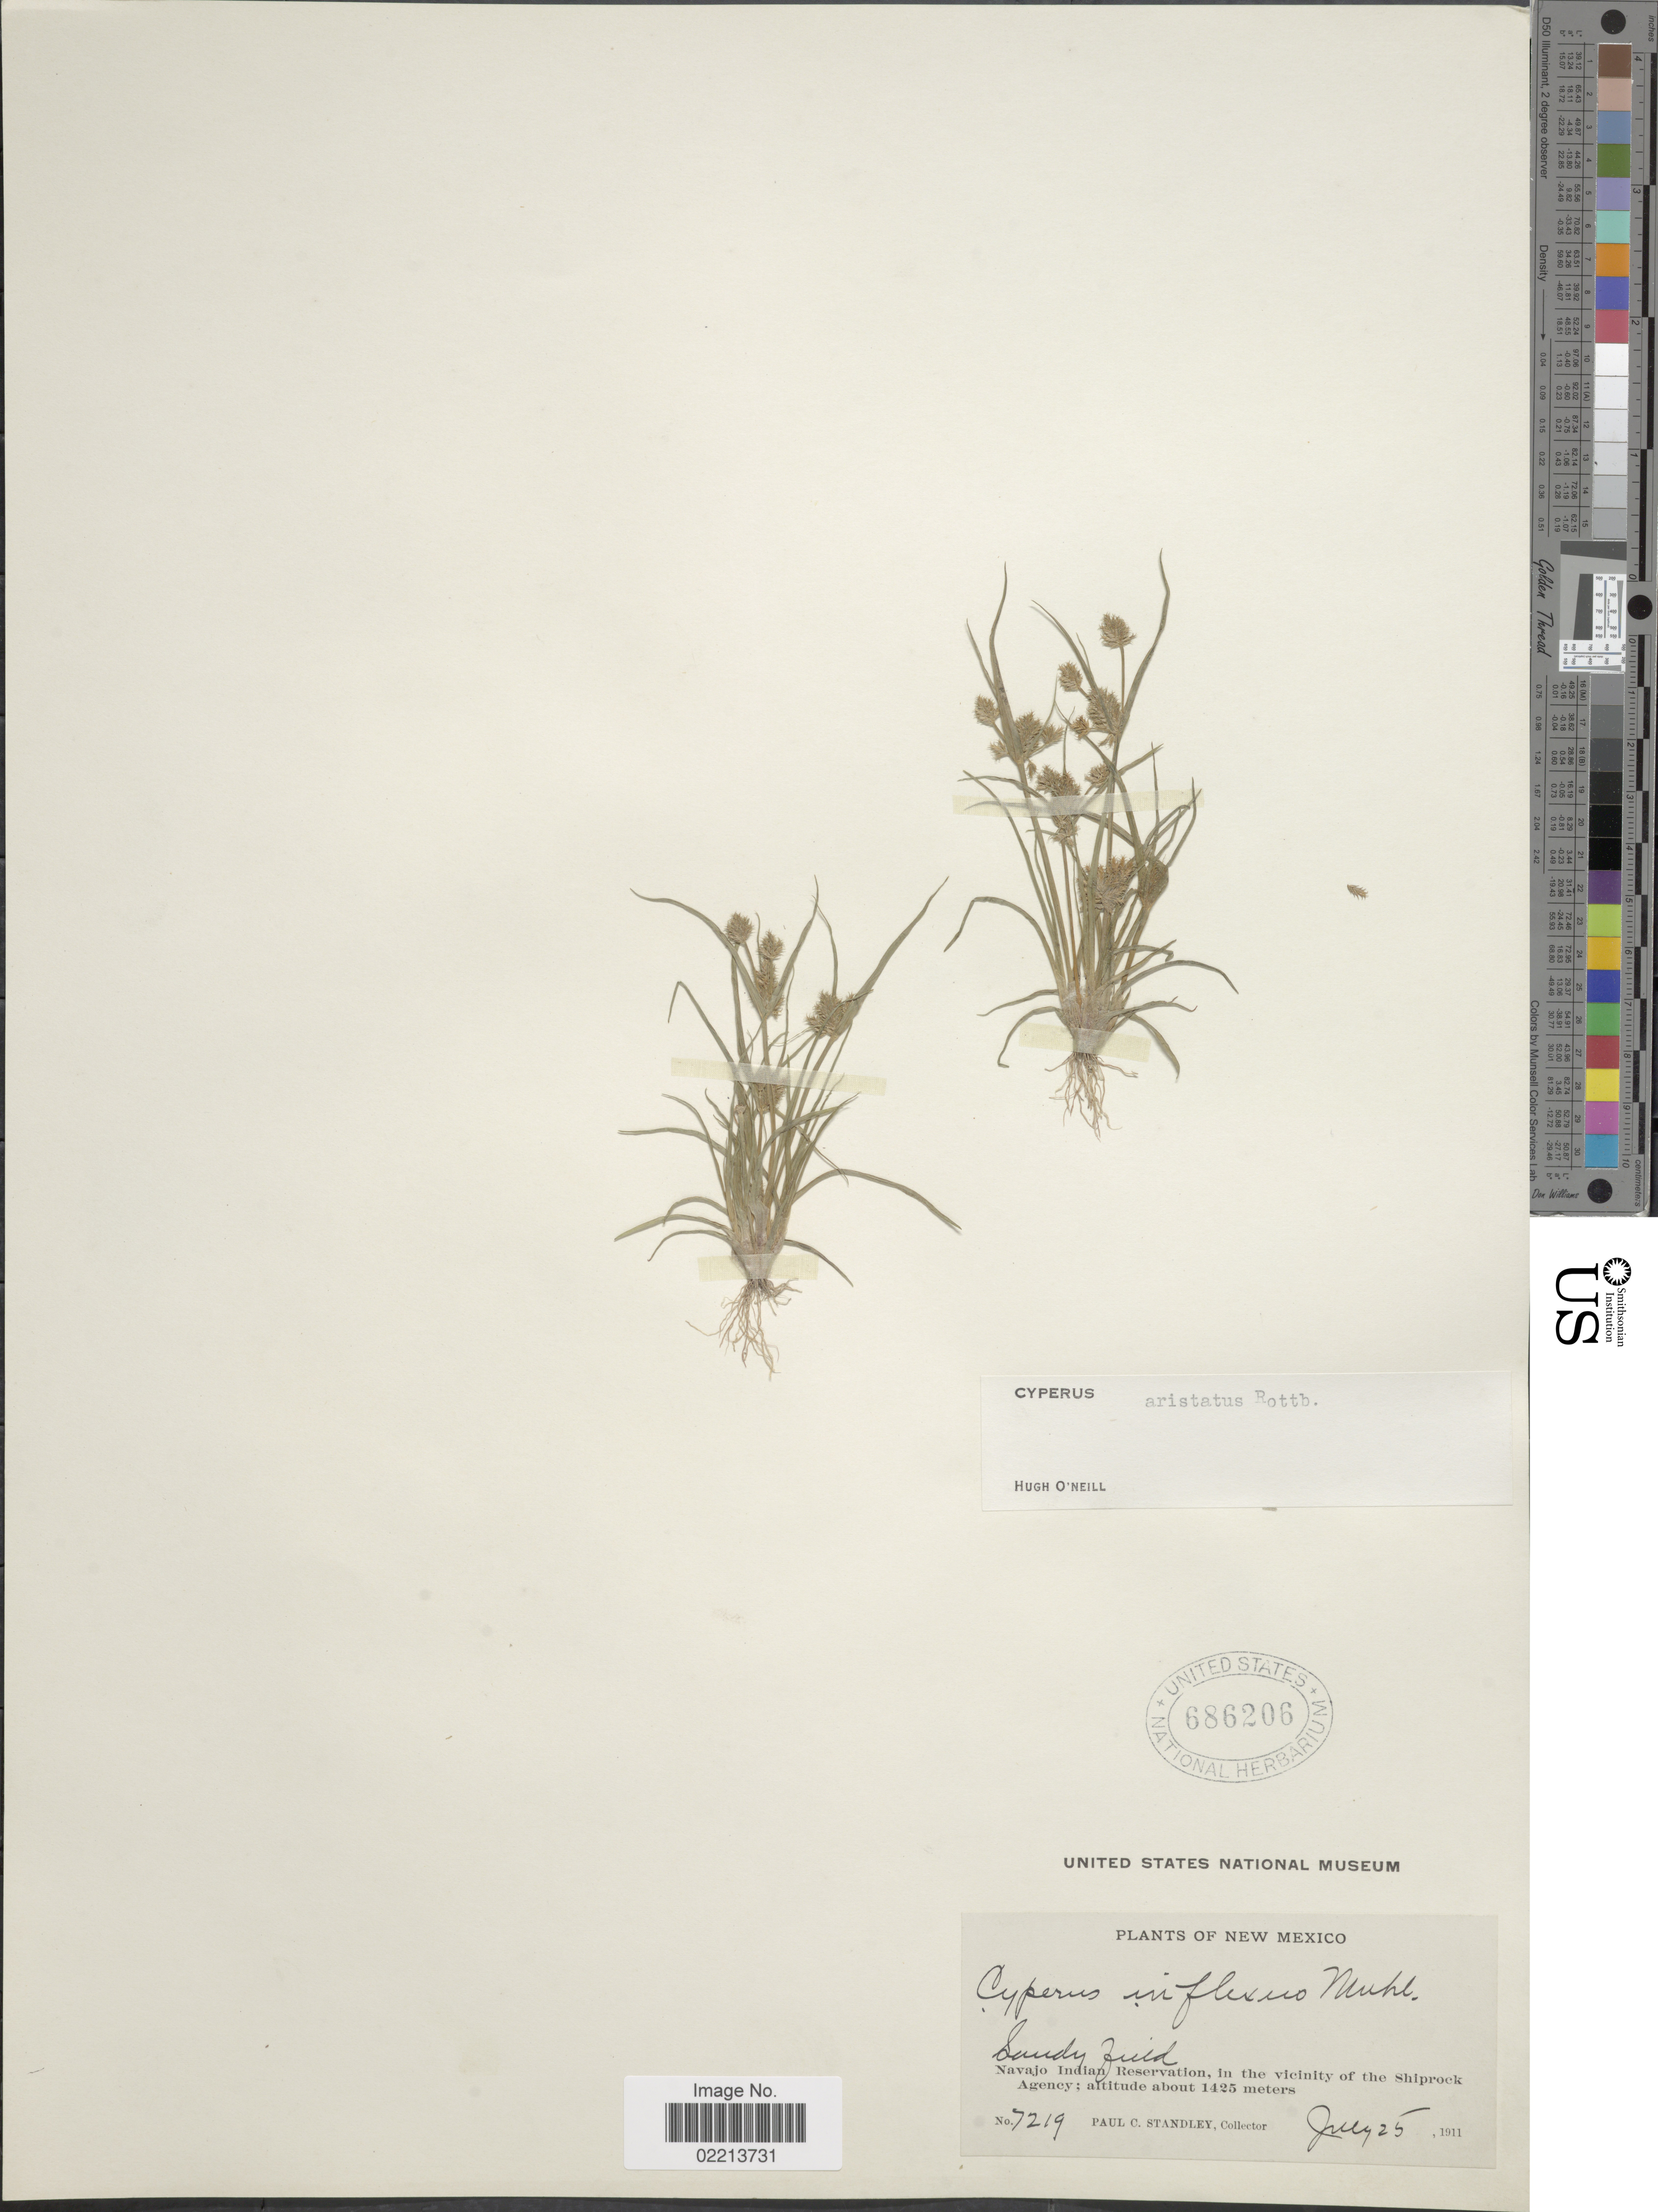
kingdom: Plantae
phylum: Tracheophyta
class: Liliopsida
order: Poales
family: Cyperaceae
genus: Cyperus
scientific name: Cyperus squarrosus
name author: L.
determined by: Strong, Mark T., (BOT), Smithsonian Institution - National Museum of Natural History (UNITED STATES)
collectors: P. C. Standley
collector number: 7219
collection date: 1911-07-25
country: United States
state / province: New Mexico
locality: Sandy field, Navajo Indian Reservation, in the vicinity of the Shiprock Agency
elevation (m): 1425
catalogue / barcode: US 686206